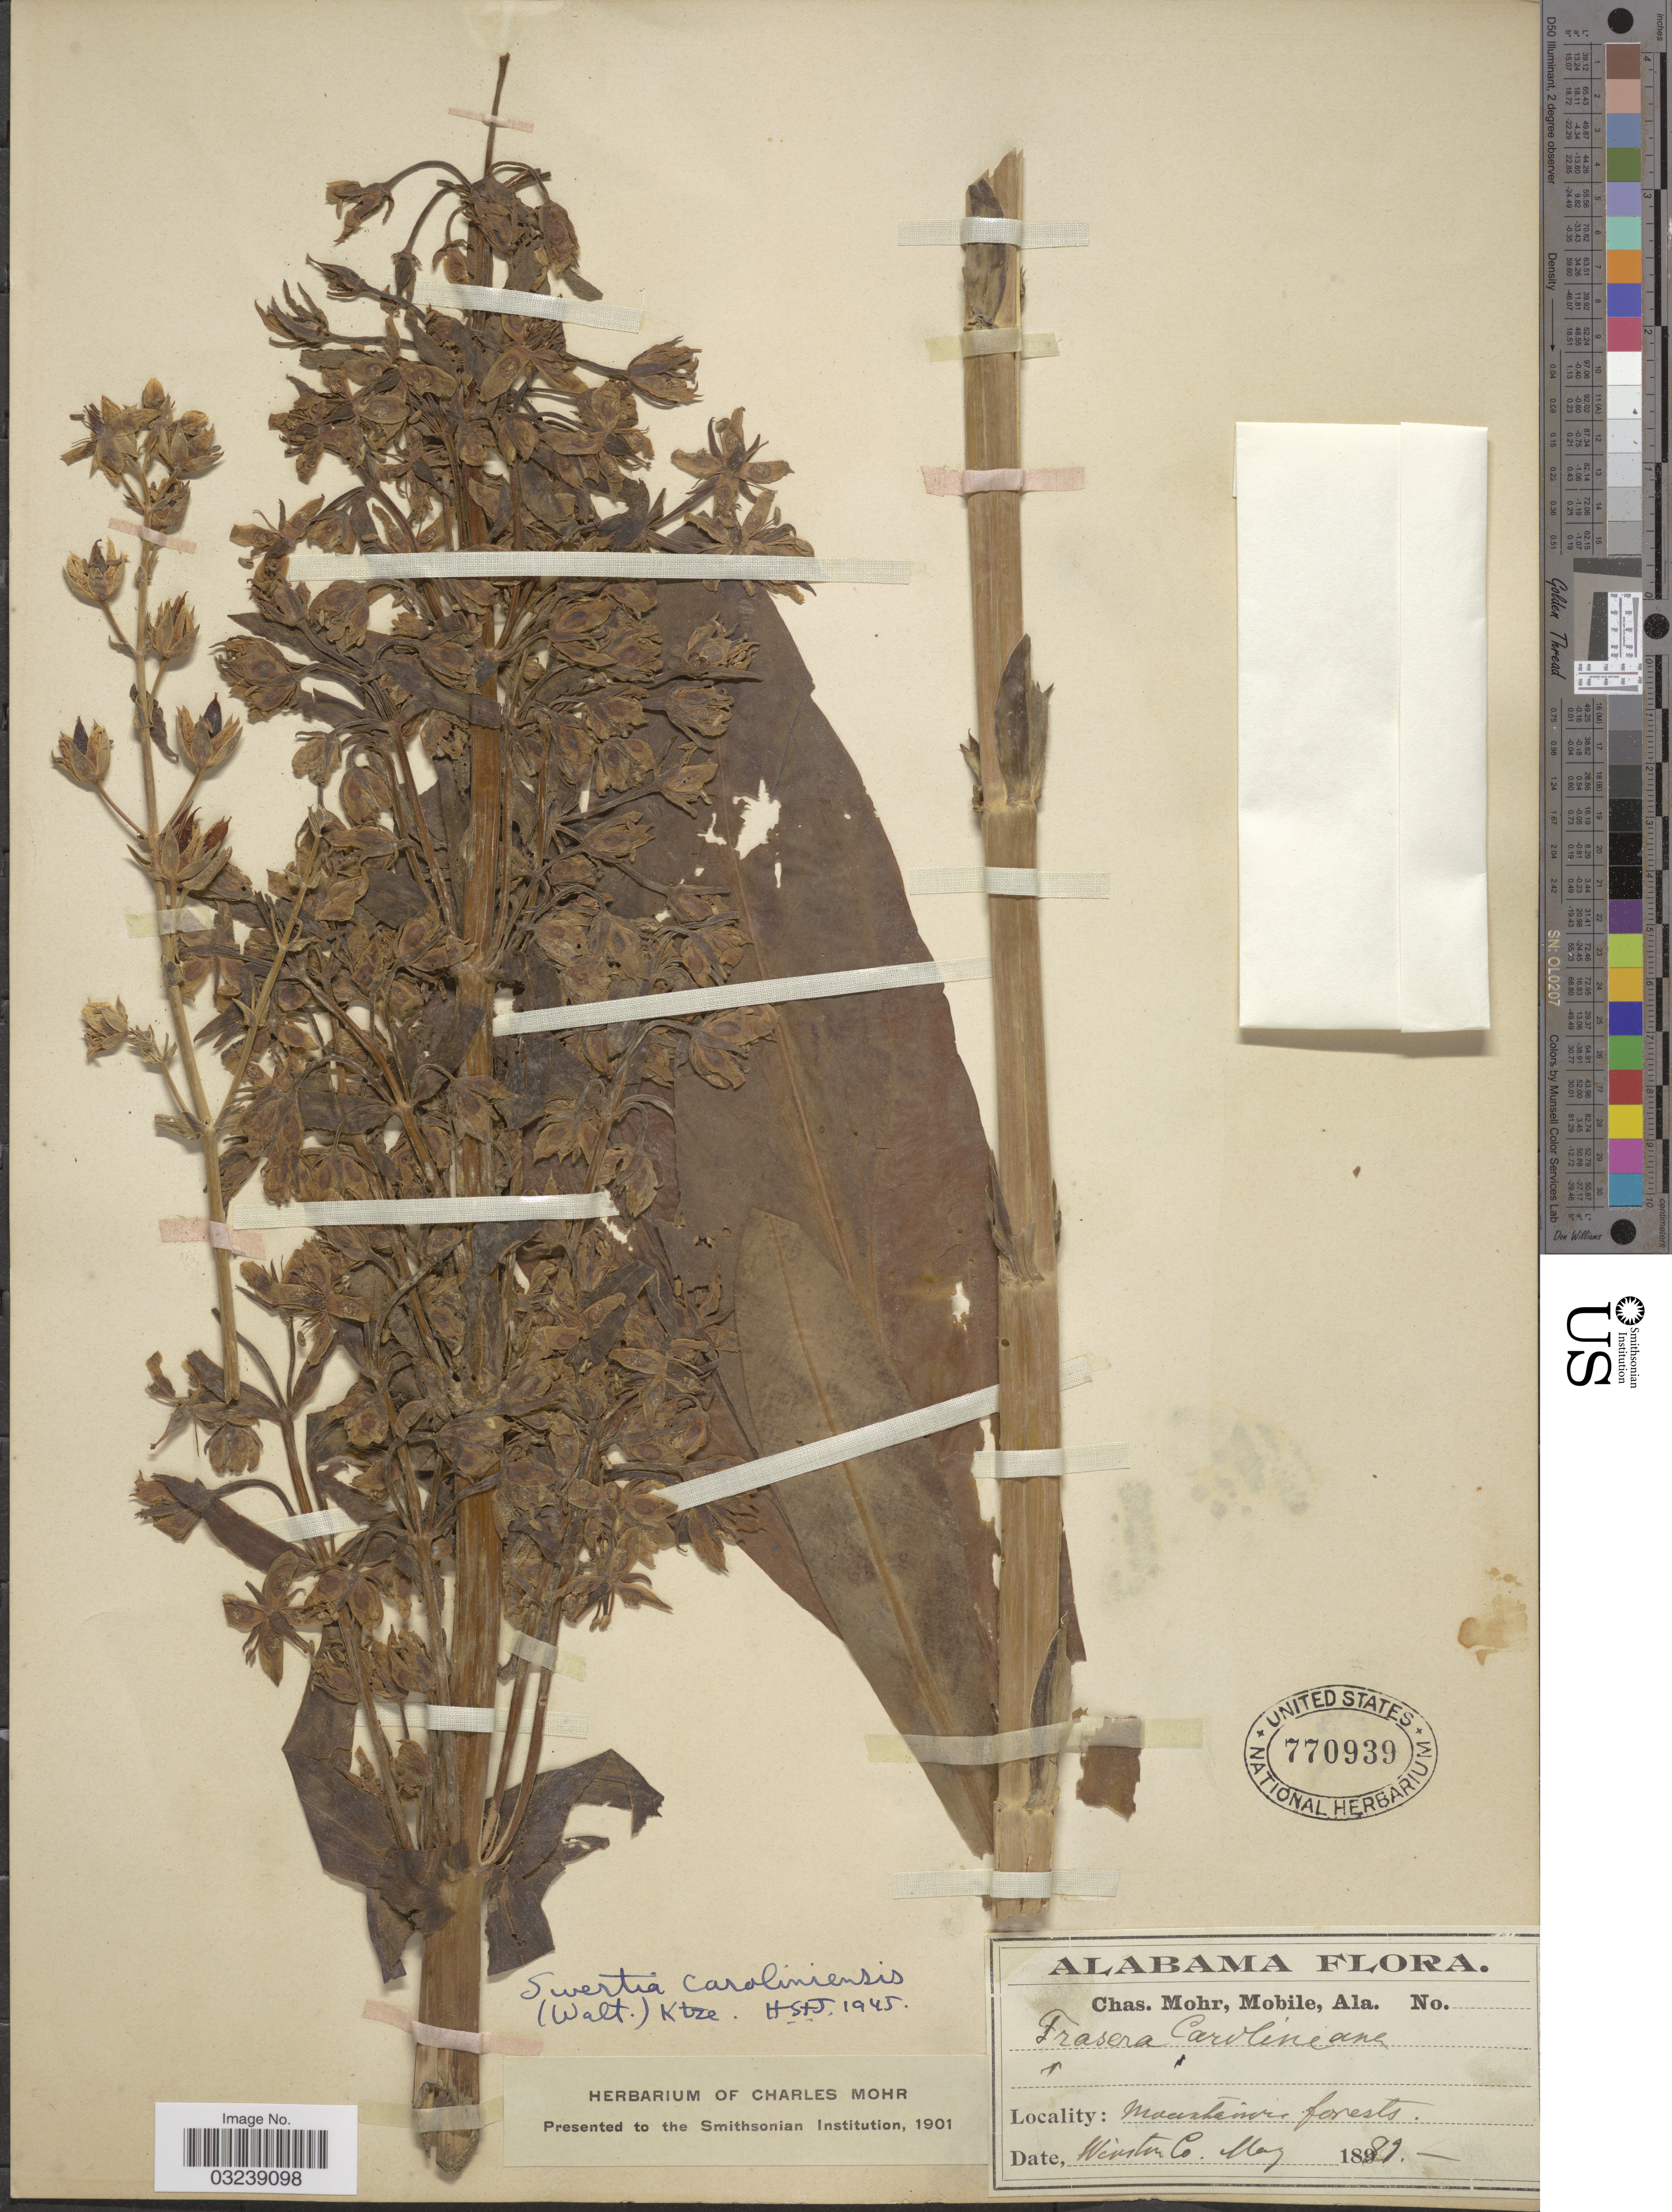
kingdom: Plantae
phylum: Tracheophyta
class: Magnoliopsida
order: Gentianales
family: Gentianaceae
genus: Frasera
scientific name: Frasera caroliniensis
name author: Walter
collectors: Mohr, C. T. (herbarium)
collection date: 1888-05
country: United States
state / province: Alabama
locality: Winston Co.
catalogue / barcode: US 770939